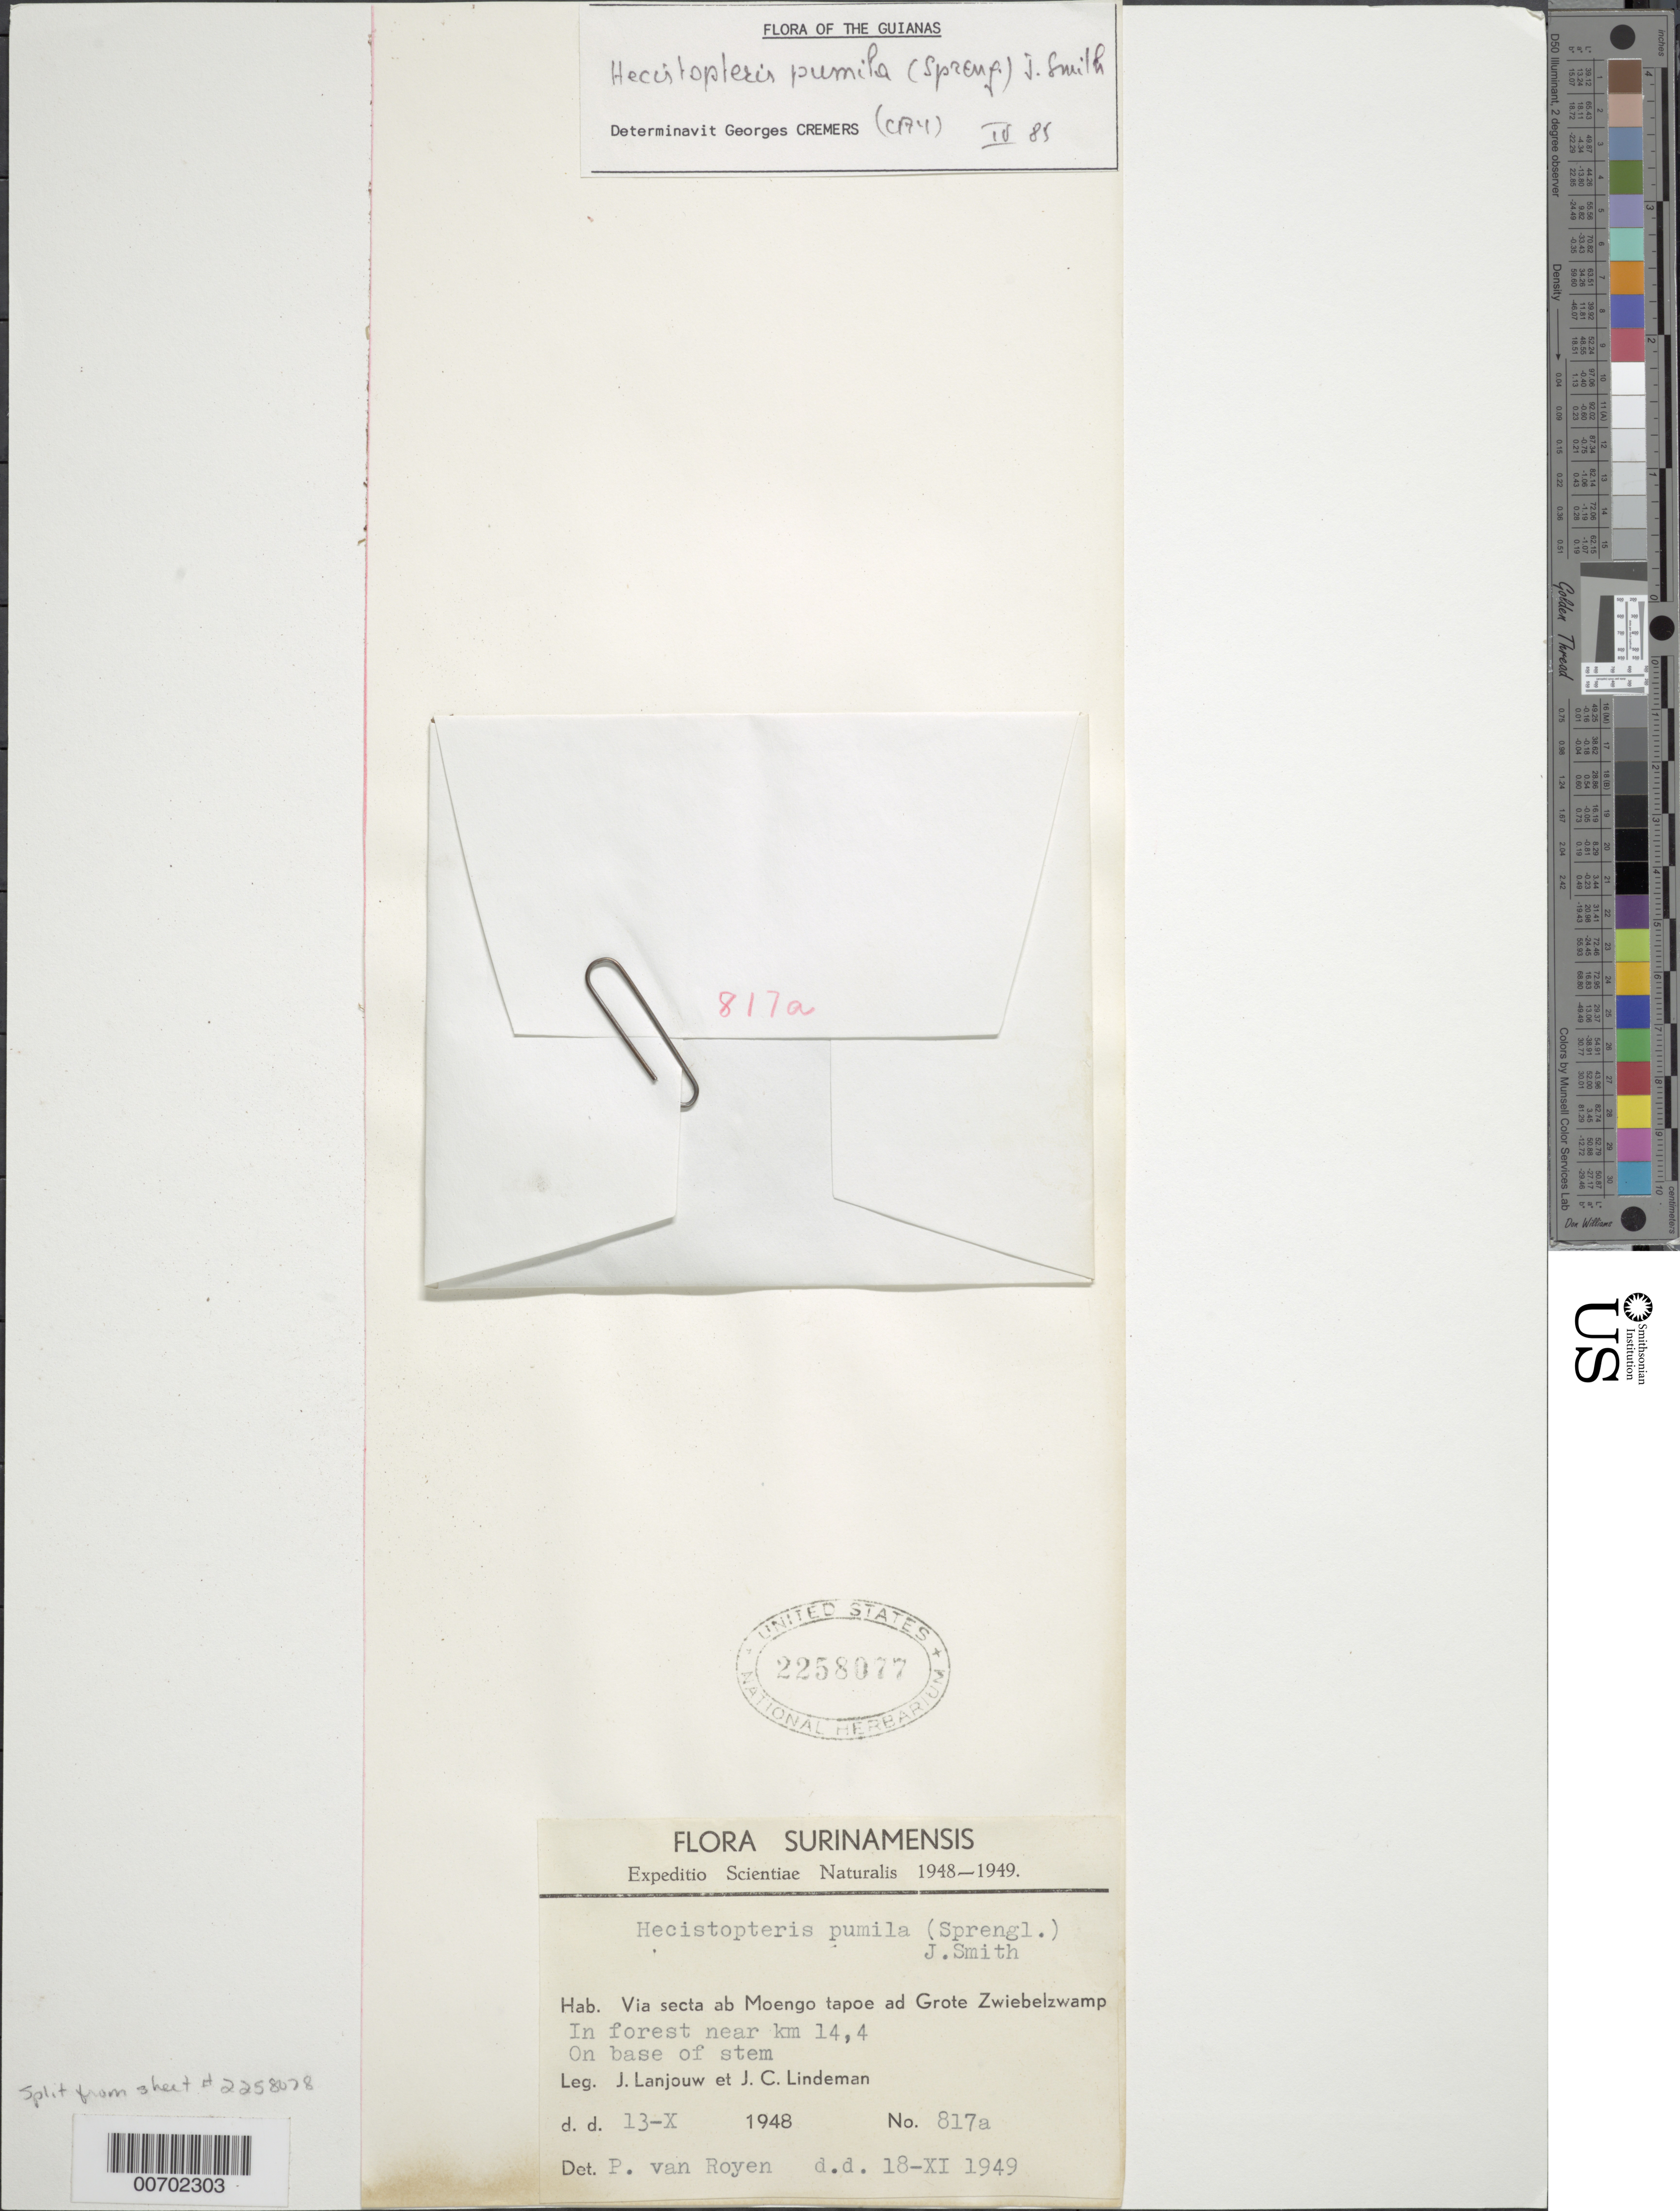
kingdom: Plantae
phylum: Tracheophyta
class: Polypodiopsida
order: Polypodiales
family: Pteridaceae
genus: Hecistopteris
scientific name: Hecistopteris pumila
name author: Christ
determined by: Cremers, Georges A.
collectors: J. Lanjouw & J. C. Lindeman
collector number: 48 817 a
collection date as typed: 13-Oct-48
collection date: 1948-10-13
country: Suriname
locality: Moengo Tapoe to Grote Zwiebelzwamp, km 14.4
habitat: Forest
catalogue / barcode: US 2258077